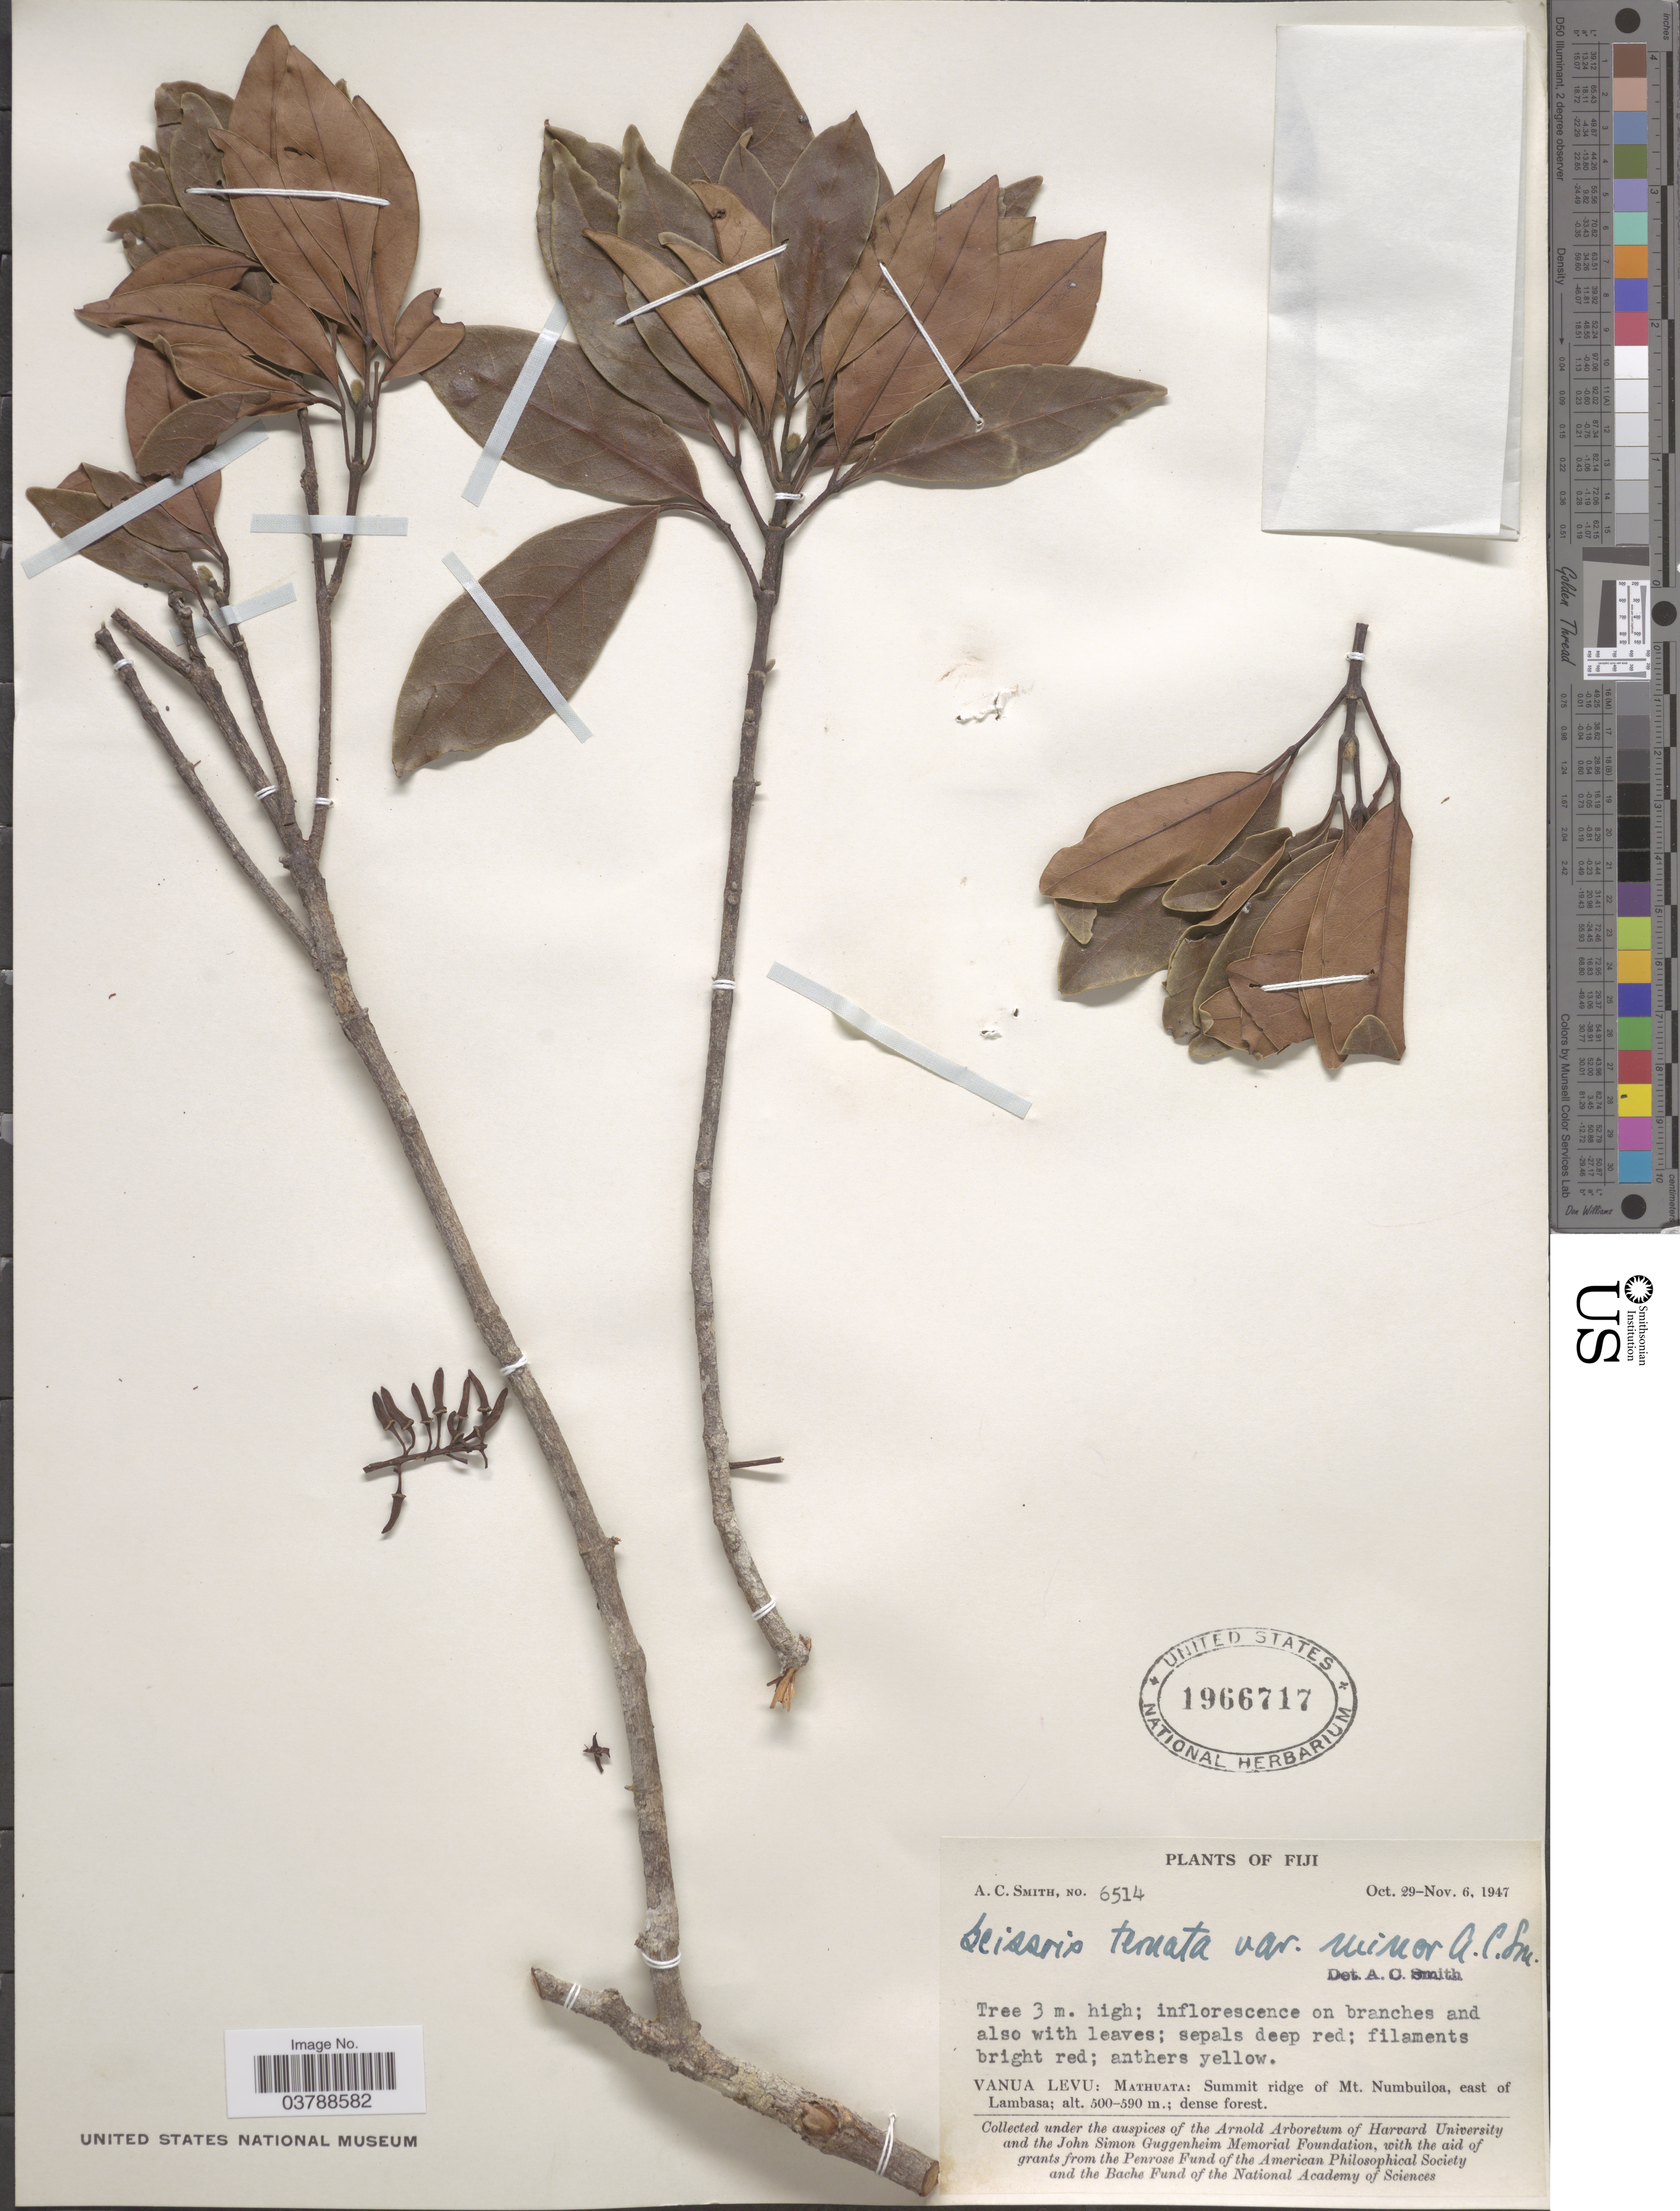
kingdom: Plantae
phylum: Tracheophyta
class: Magnoliopsida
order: Oxalidales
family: Cunoniaceae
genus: Geissois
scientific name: Geissois ternata var. minor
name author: A.C. Sm.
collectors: A. C. Smith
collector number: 6514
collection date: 1947-10-29/1947-11-06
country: Fiji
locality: Vanua Levu: Mathuata: Summit ridge of Mt. Numbuiloa, east of Lambasa.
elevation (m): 500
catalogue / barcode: US 1966717